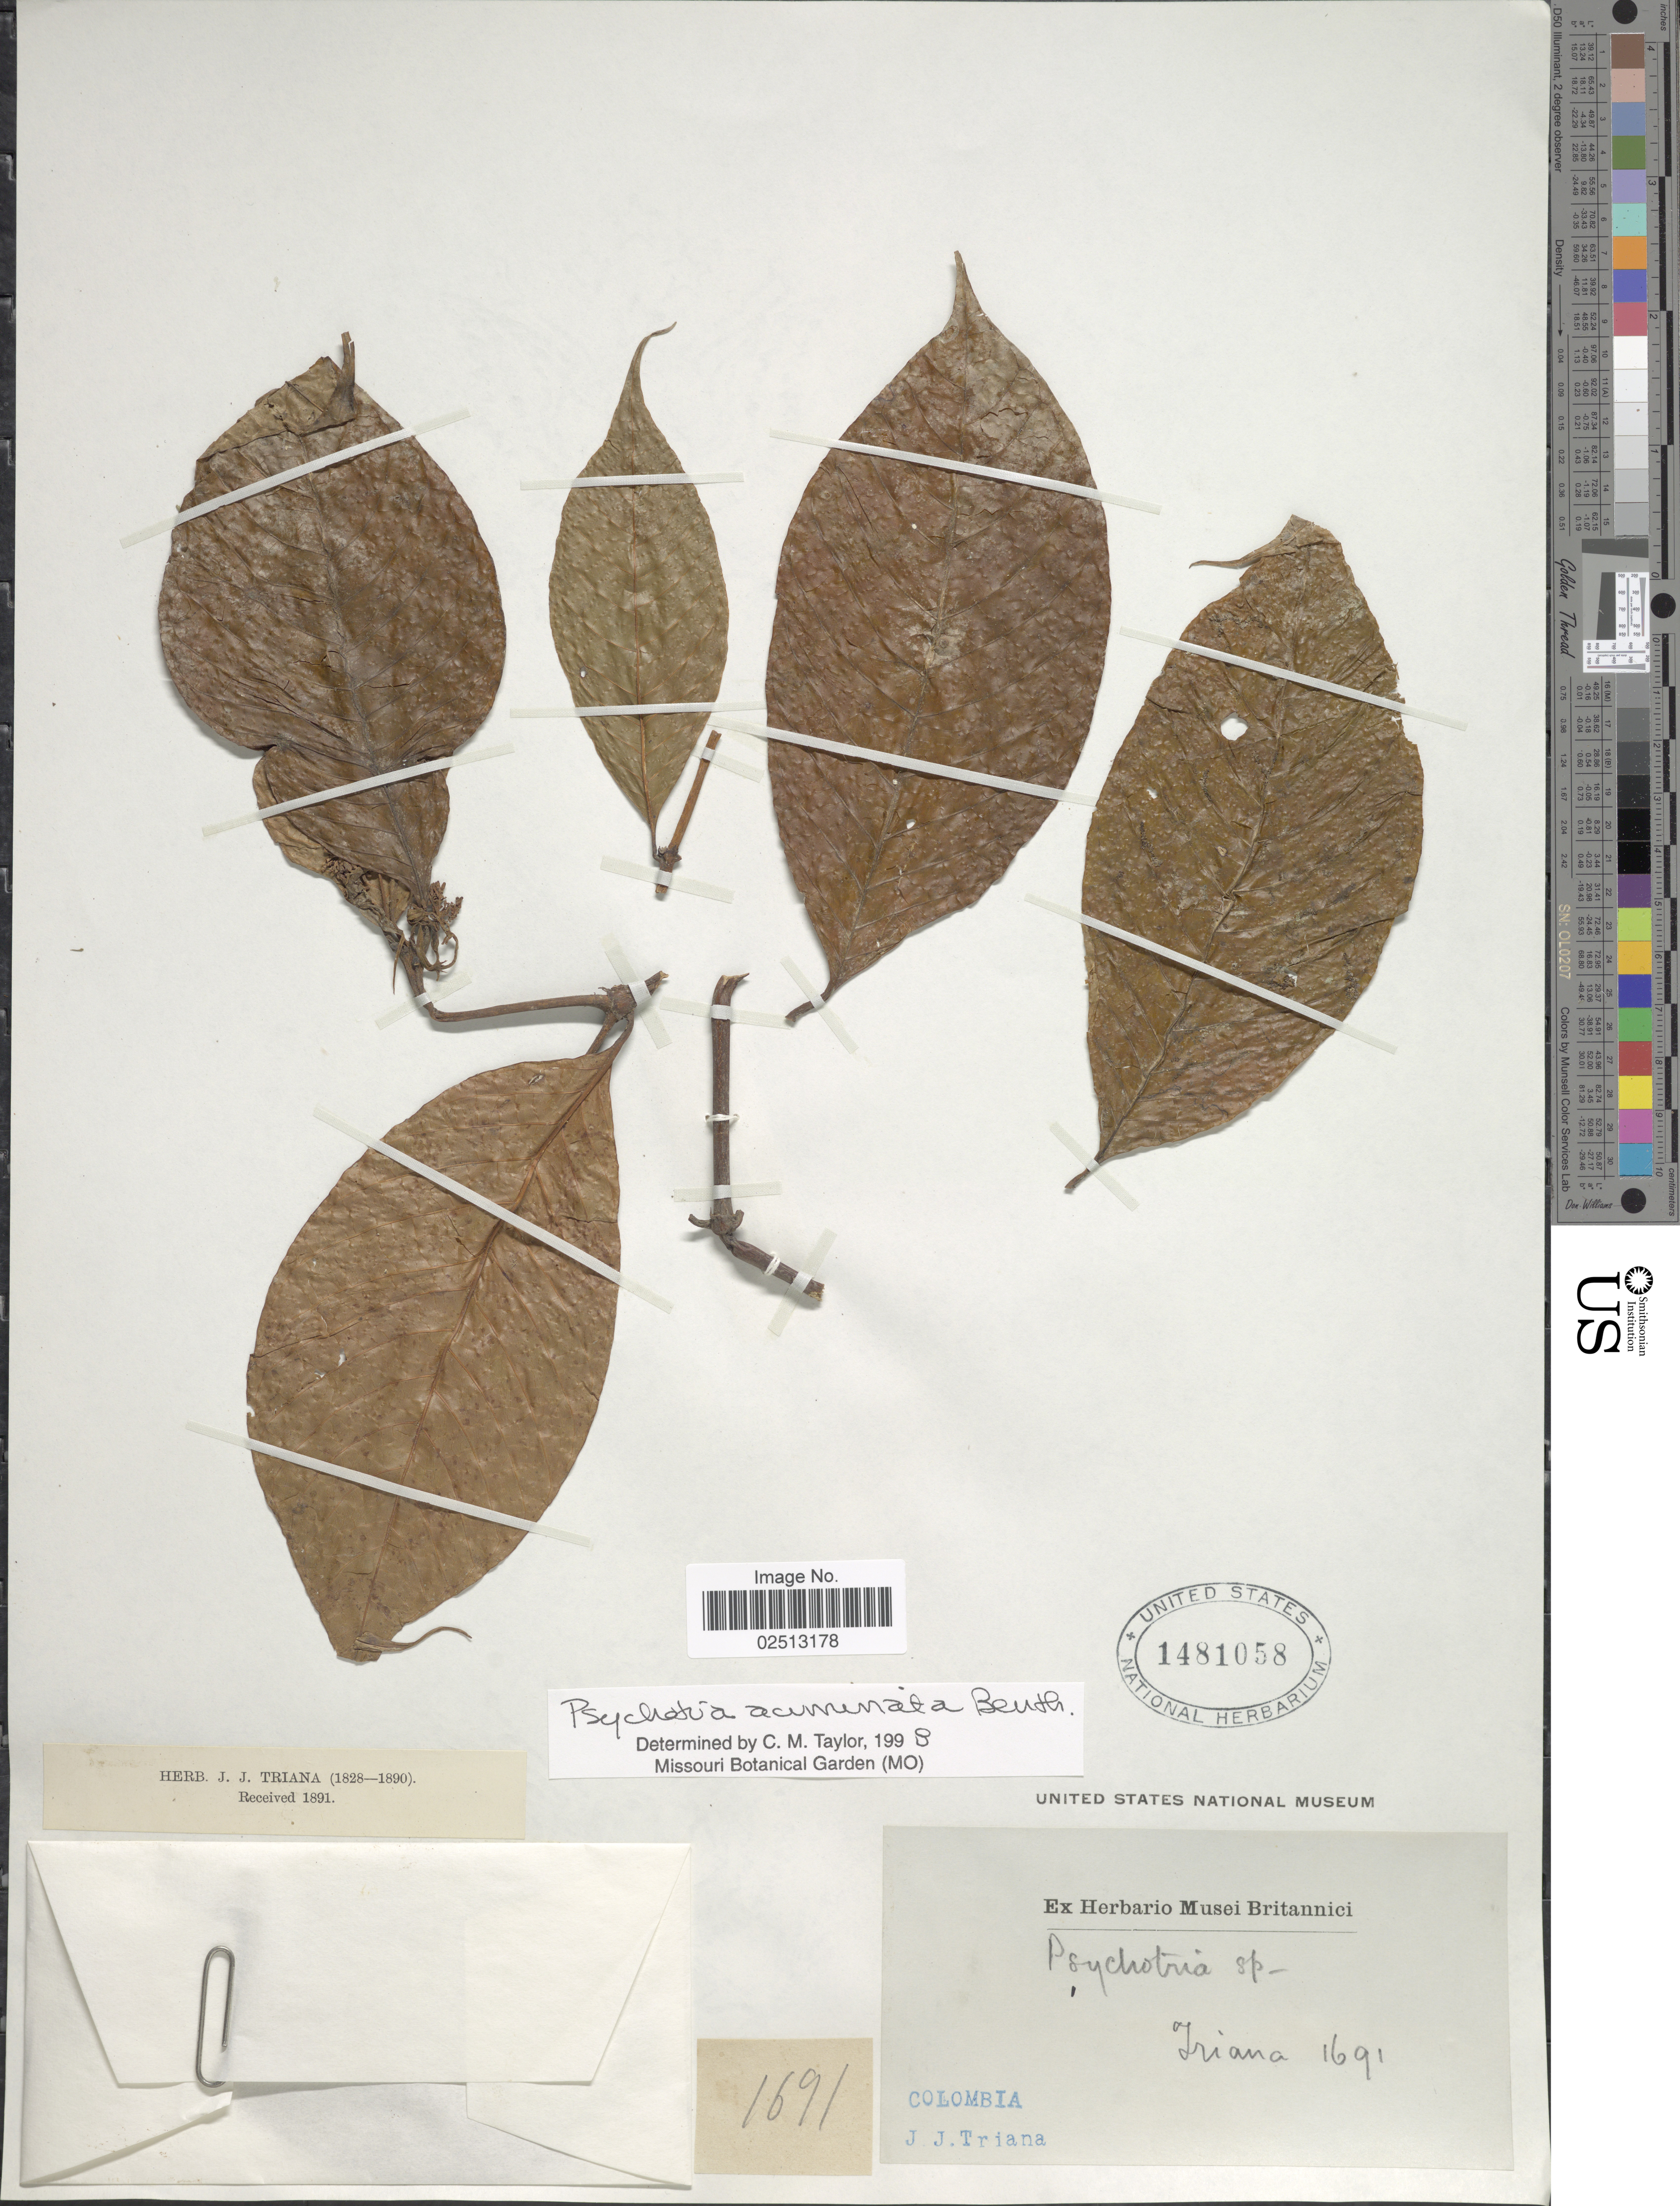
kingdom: Plantae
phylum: Tracheophyta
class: Magnoliopsida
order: Gentianales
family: Rubiaceae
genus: Psychotria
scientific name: Psychotria acuminata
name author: Benth.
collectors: J. J. Triana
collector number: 1691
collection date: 1828/1890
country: Colombia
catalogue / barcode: US 1481058